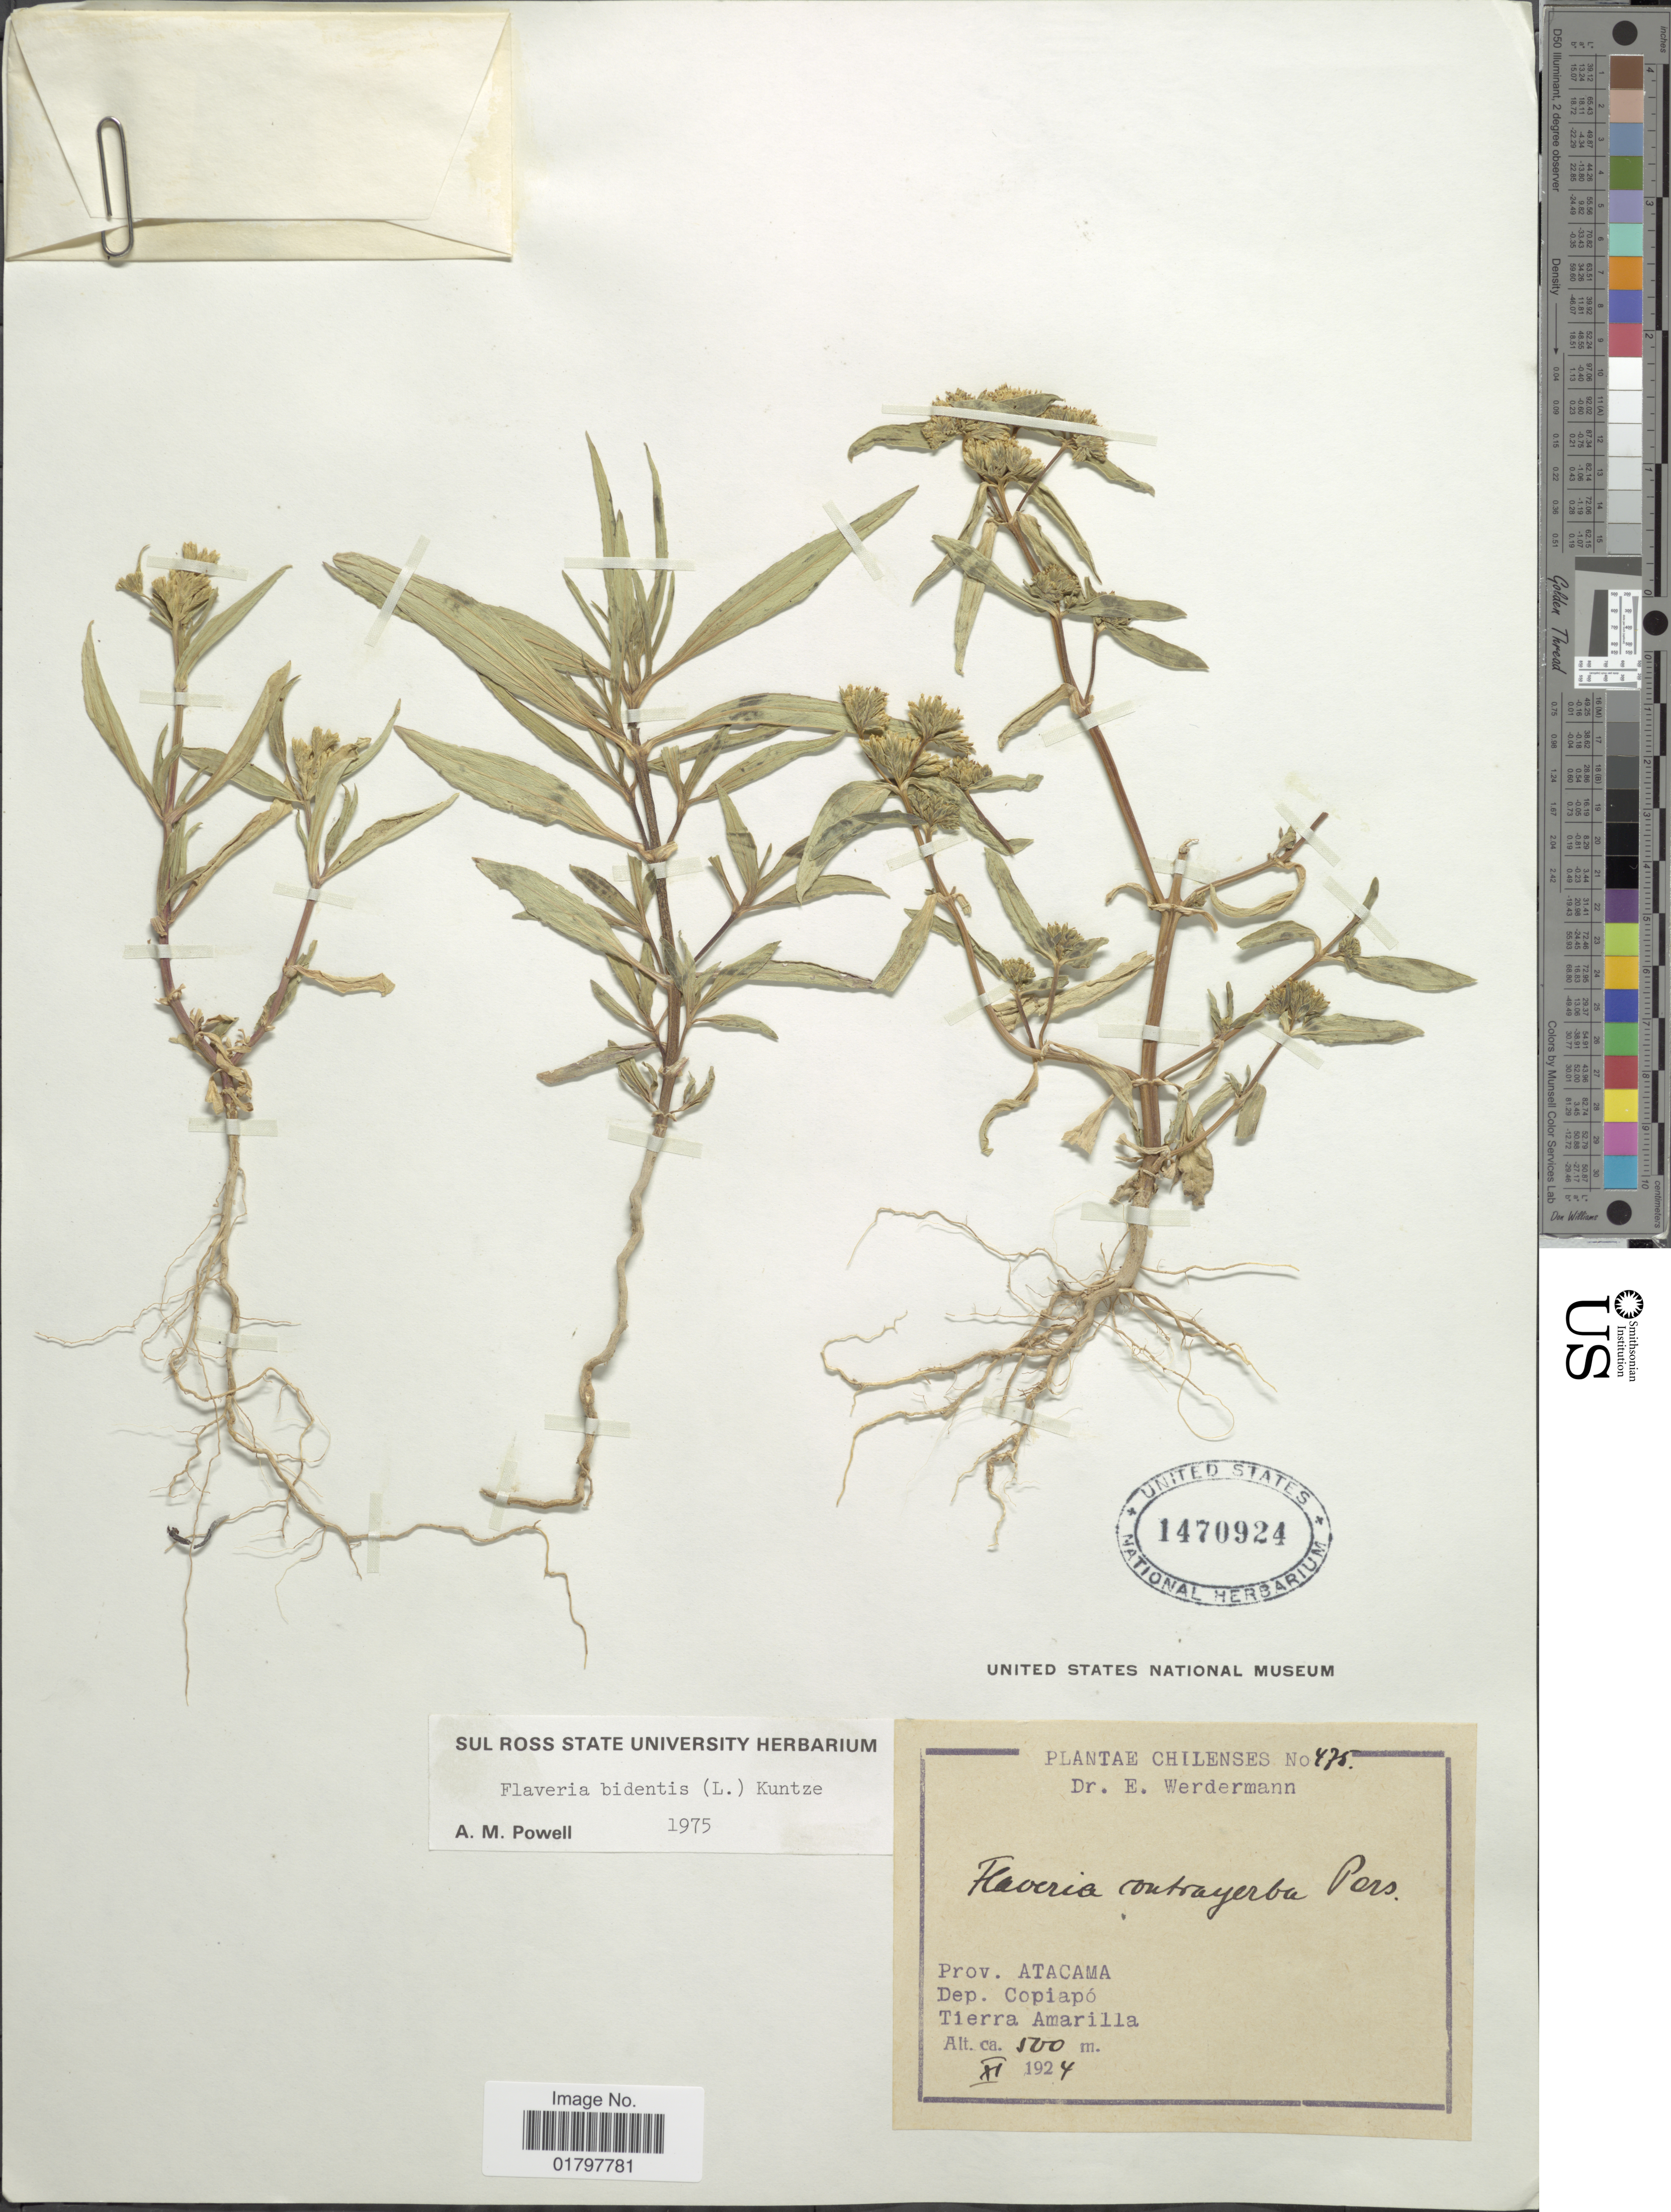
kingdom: Plantae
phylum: Tracheophyta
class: Magnoliopsida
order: Asterales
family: Asteraceae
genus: Flaveria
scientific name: Flaveria bidentis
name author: (L.) Kuntze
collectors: E. Werdermann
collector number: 475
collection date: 1924-11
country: Chile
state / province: Atacama (III)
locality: Prov. Atacama. Dep. Copiapó. Tierra Amarilla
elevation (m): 500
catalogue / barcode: US 1470924